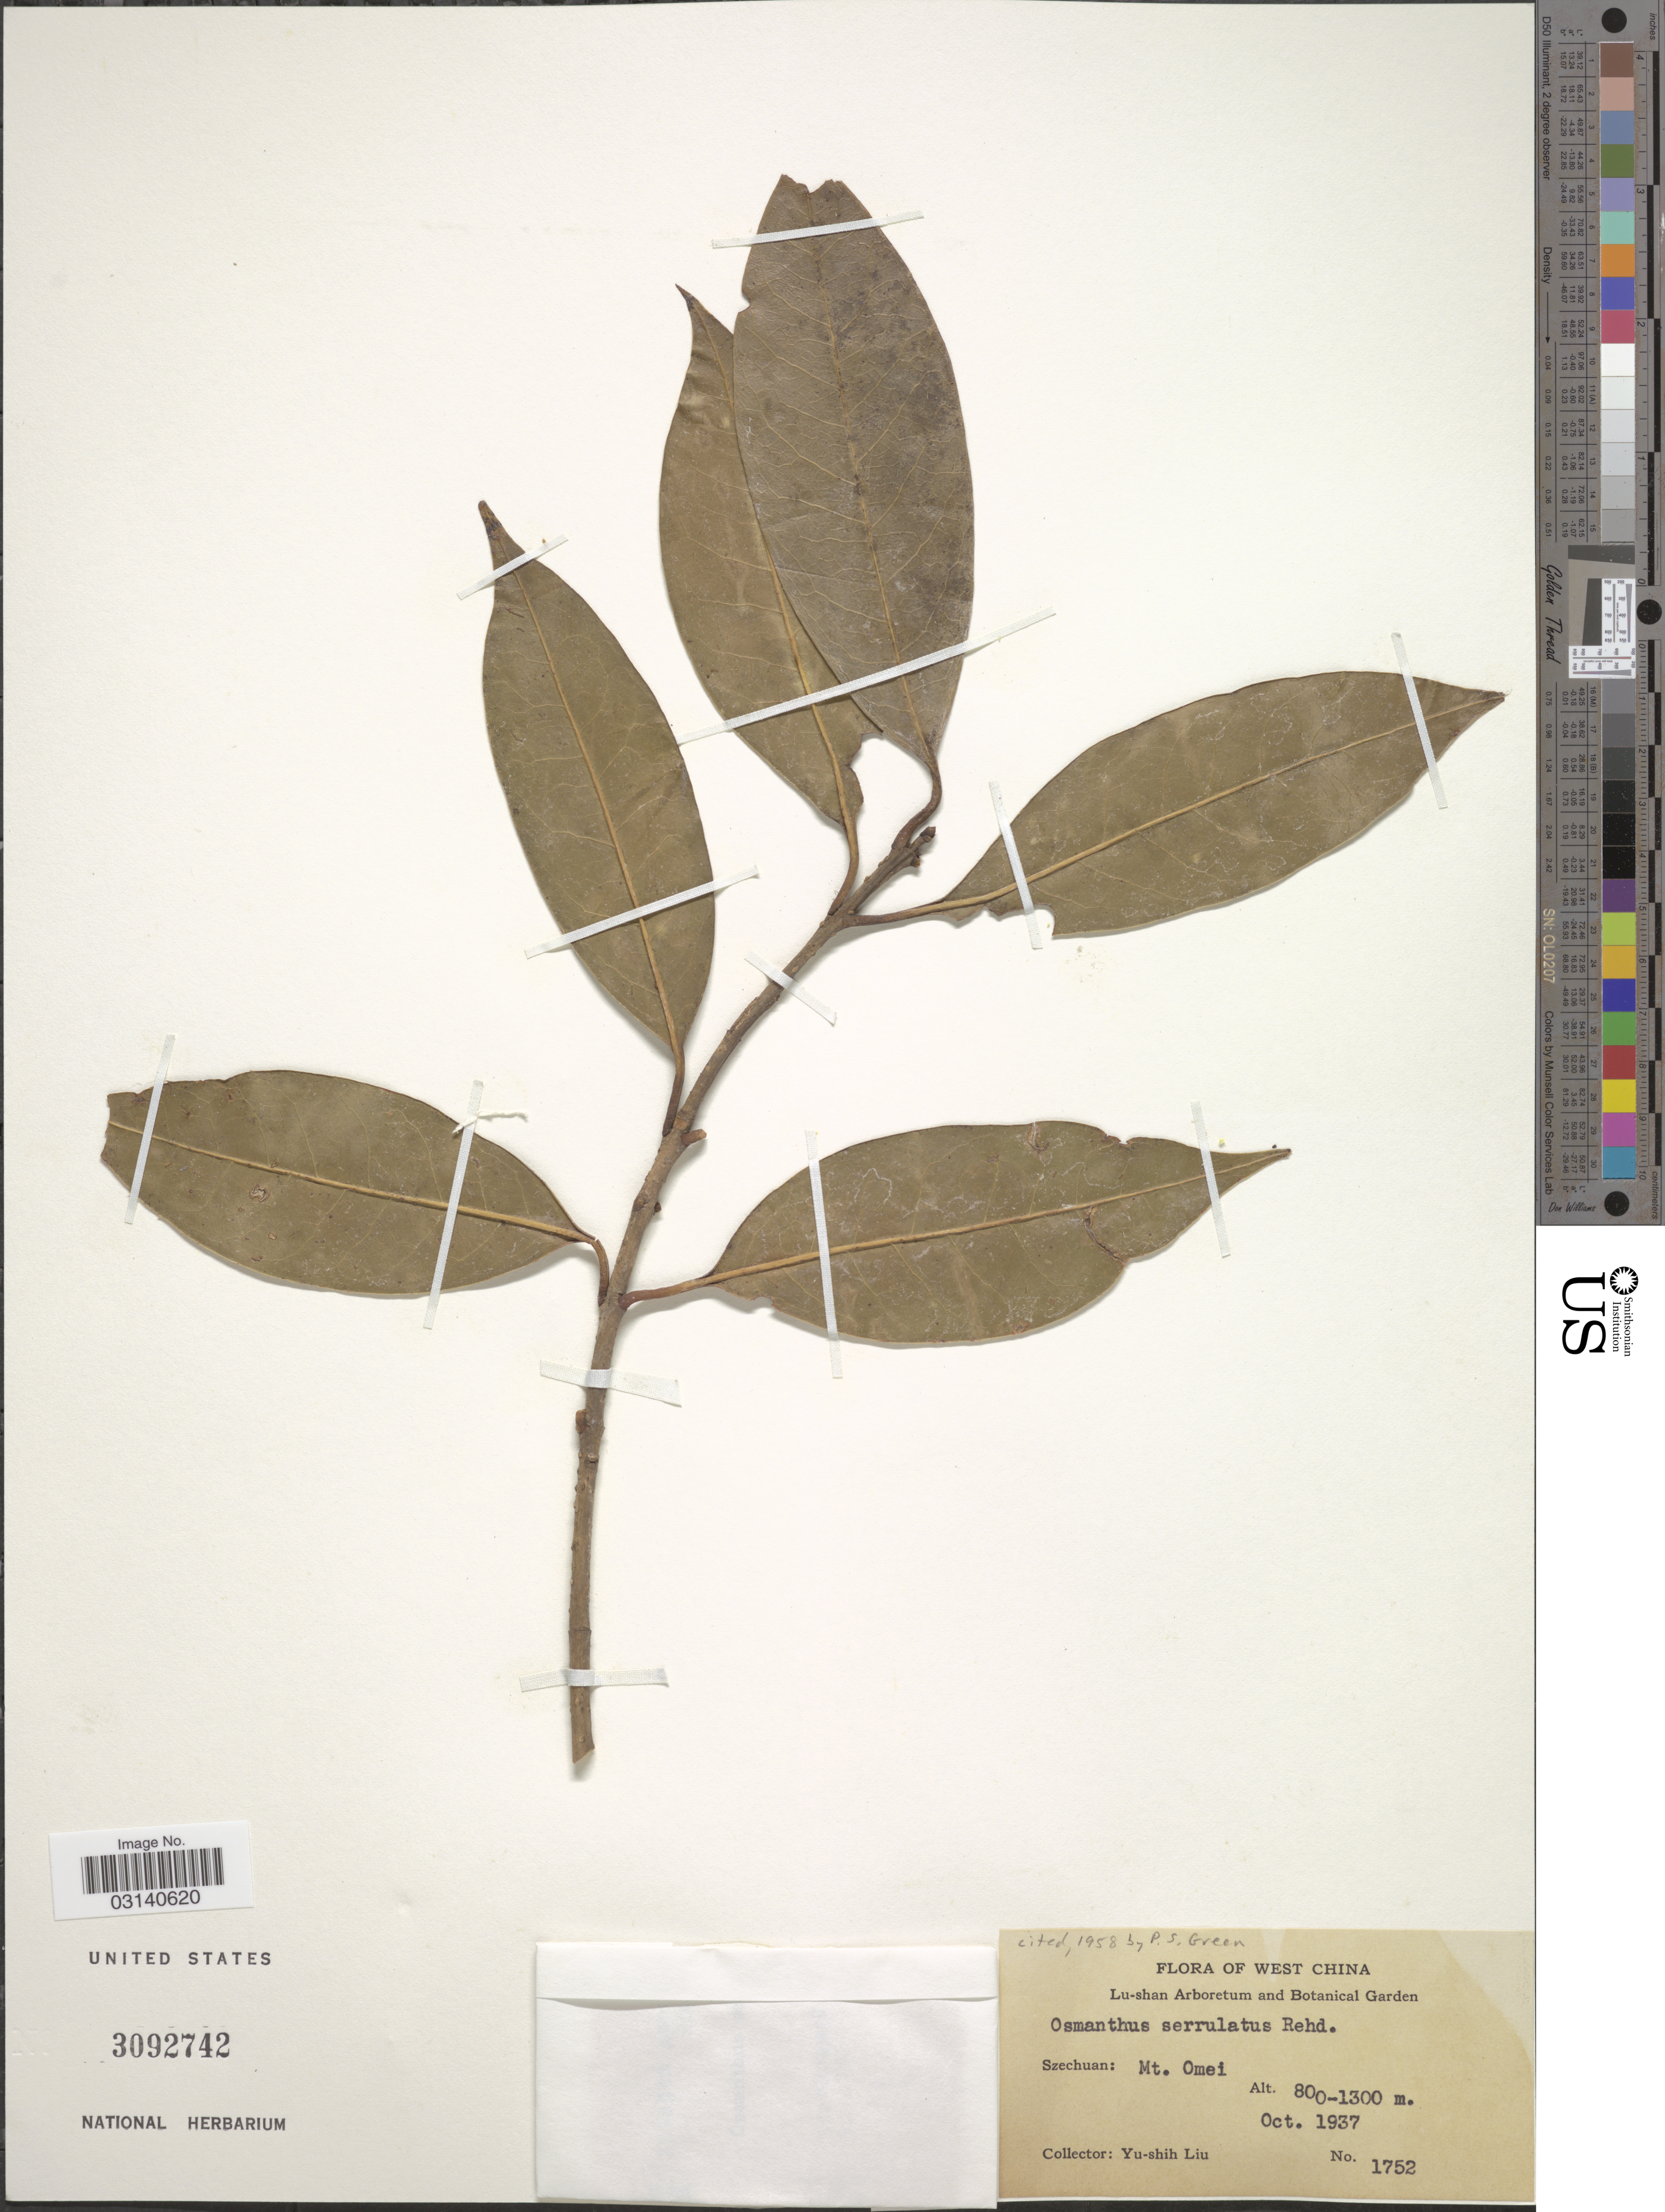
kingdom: Plantae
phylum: Tracheophyta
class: Magnoliopsida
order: Lamiales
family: Oleaceae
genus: Osmanthus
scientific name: Osmanthus serrulatus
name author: Rehder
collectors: Y.-S. Liu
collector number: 1752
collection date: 1937-10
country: China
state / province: Sichuan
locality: West China, Szechuan: Mt. Omei.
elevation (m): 800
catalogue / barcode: US 3092742